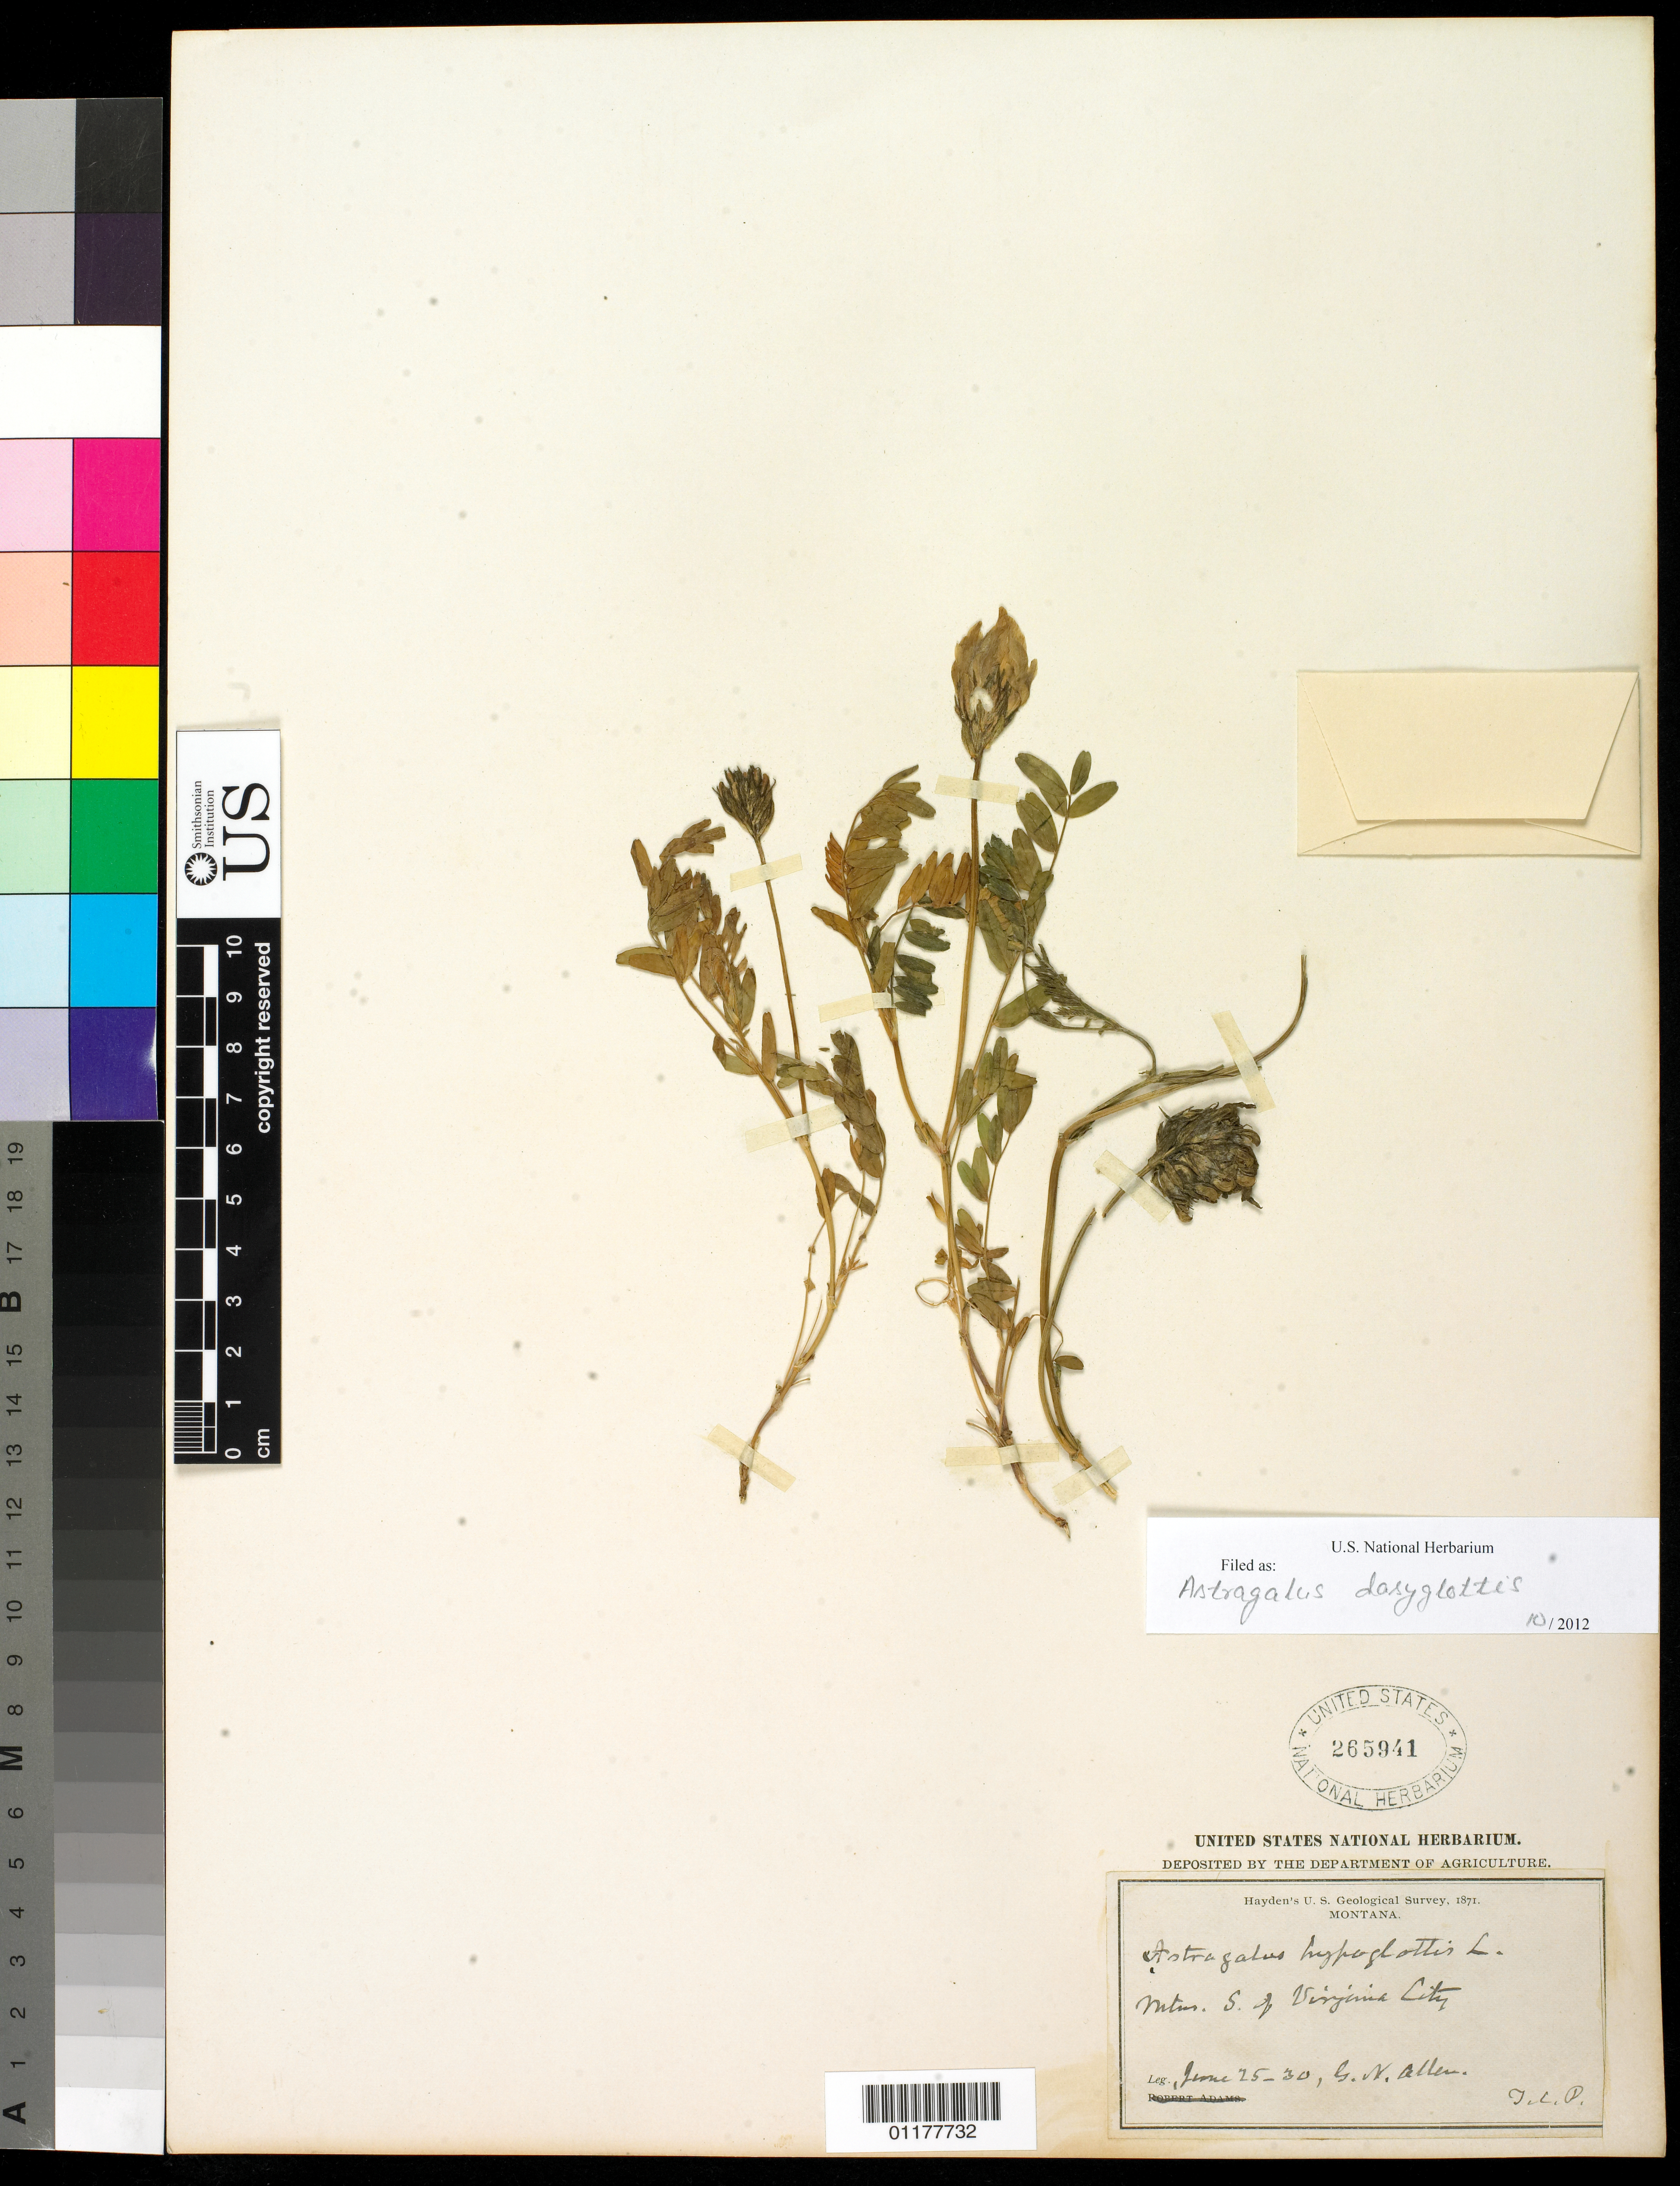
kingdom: Plantae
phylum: Tracheophyta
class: Magnoliopsida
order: Fabales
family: Fabaceae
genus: Astragalus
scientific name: Astragalus dasyglottis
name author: DC.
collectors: G. N. Allen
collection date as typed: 25 Jun 1871 to 30 Jun 1871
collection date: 1871-06-25/1871-06-30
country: United States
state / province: Montana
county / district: Madison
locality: Mountains S of Virginia City.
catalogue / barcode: US 265941